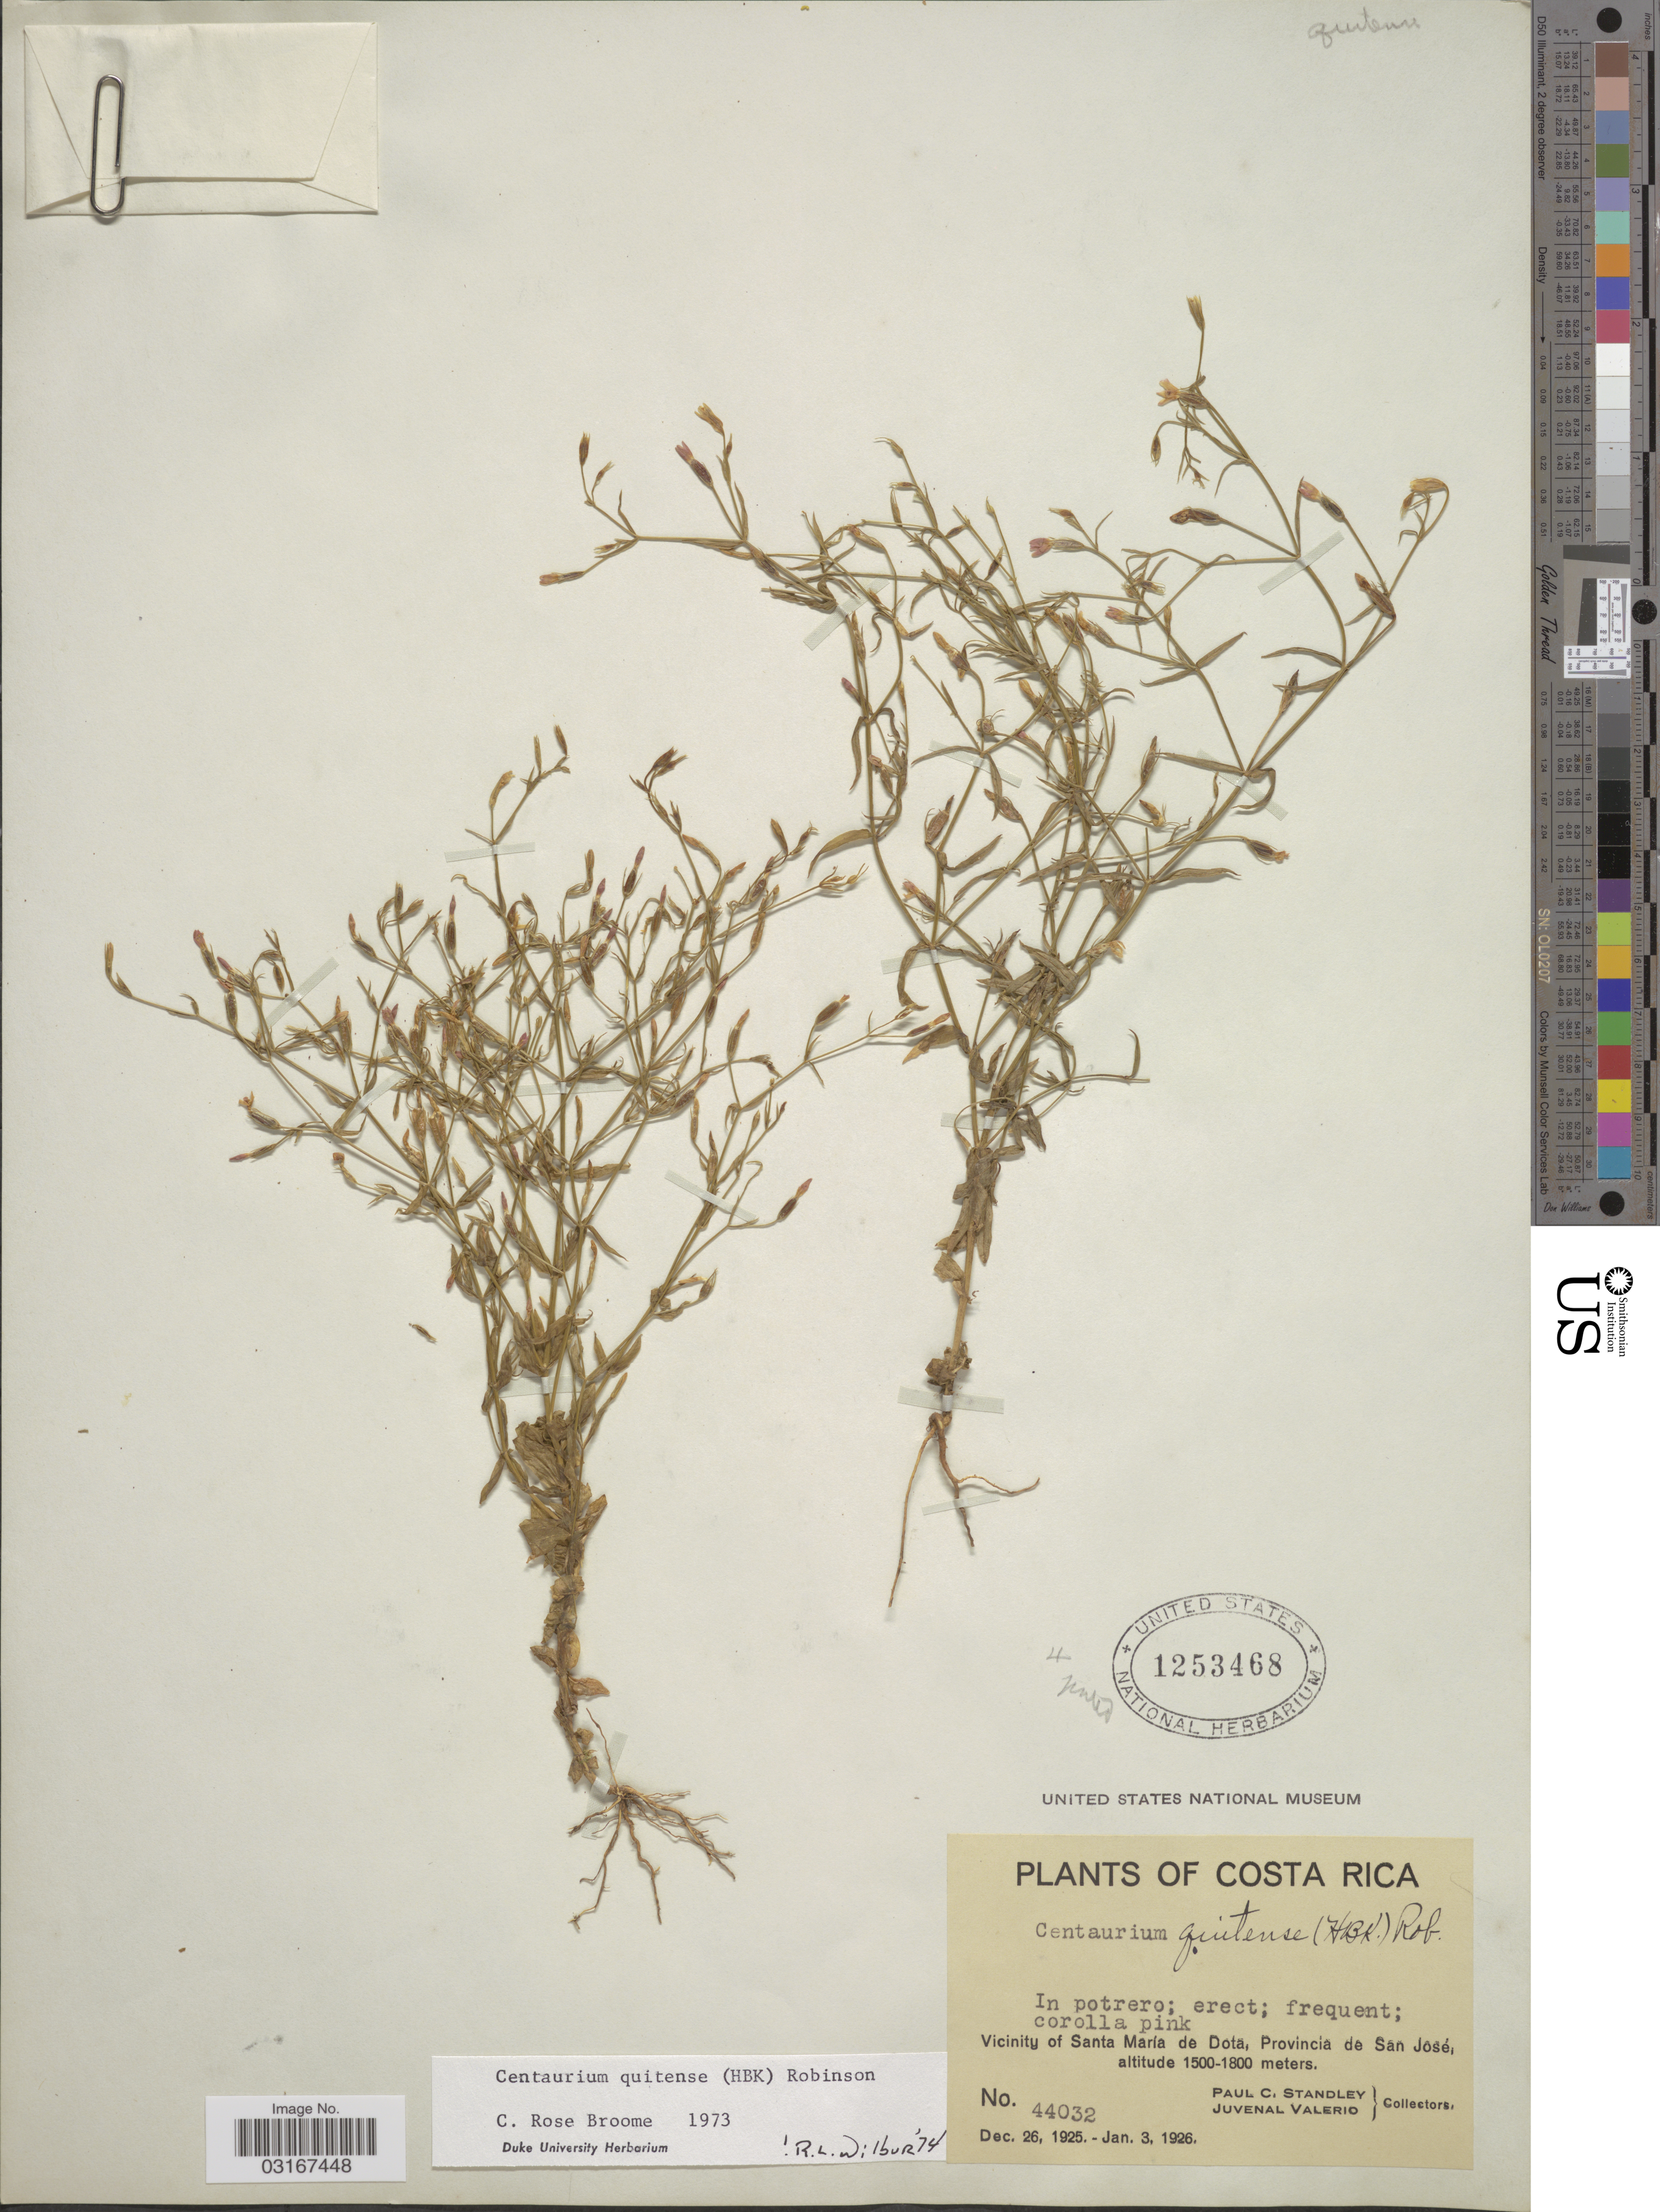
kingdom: Plantae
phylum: Tracheophyta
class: Magnoliopsida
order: Gentianales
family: Gentianaceae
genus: Centaurium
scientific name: Centaurium quitense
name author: (Kunth) B.L. Rob.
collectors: P. C. Standley & J. Valerio R.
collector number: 44032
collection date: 1925-12-26/1926-01-03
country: Costa Rica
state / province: San José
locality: Vicinity of Santa María de Dota.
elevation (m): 1500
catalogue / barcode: US 1253468